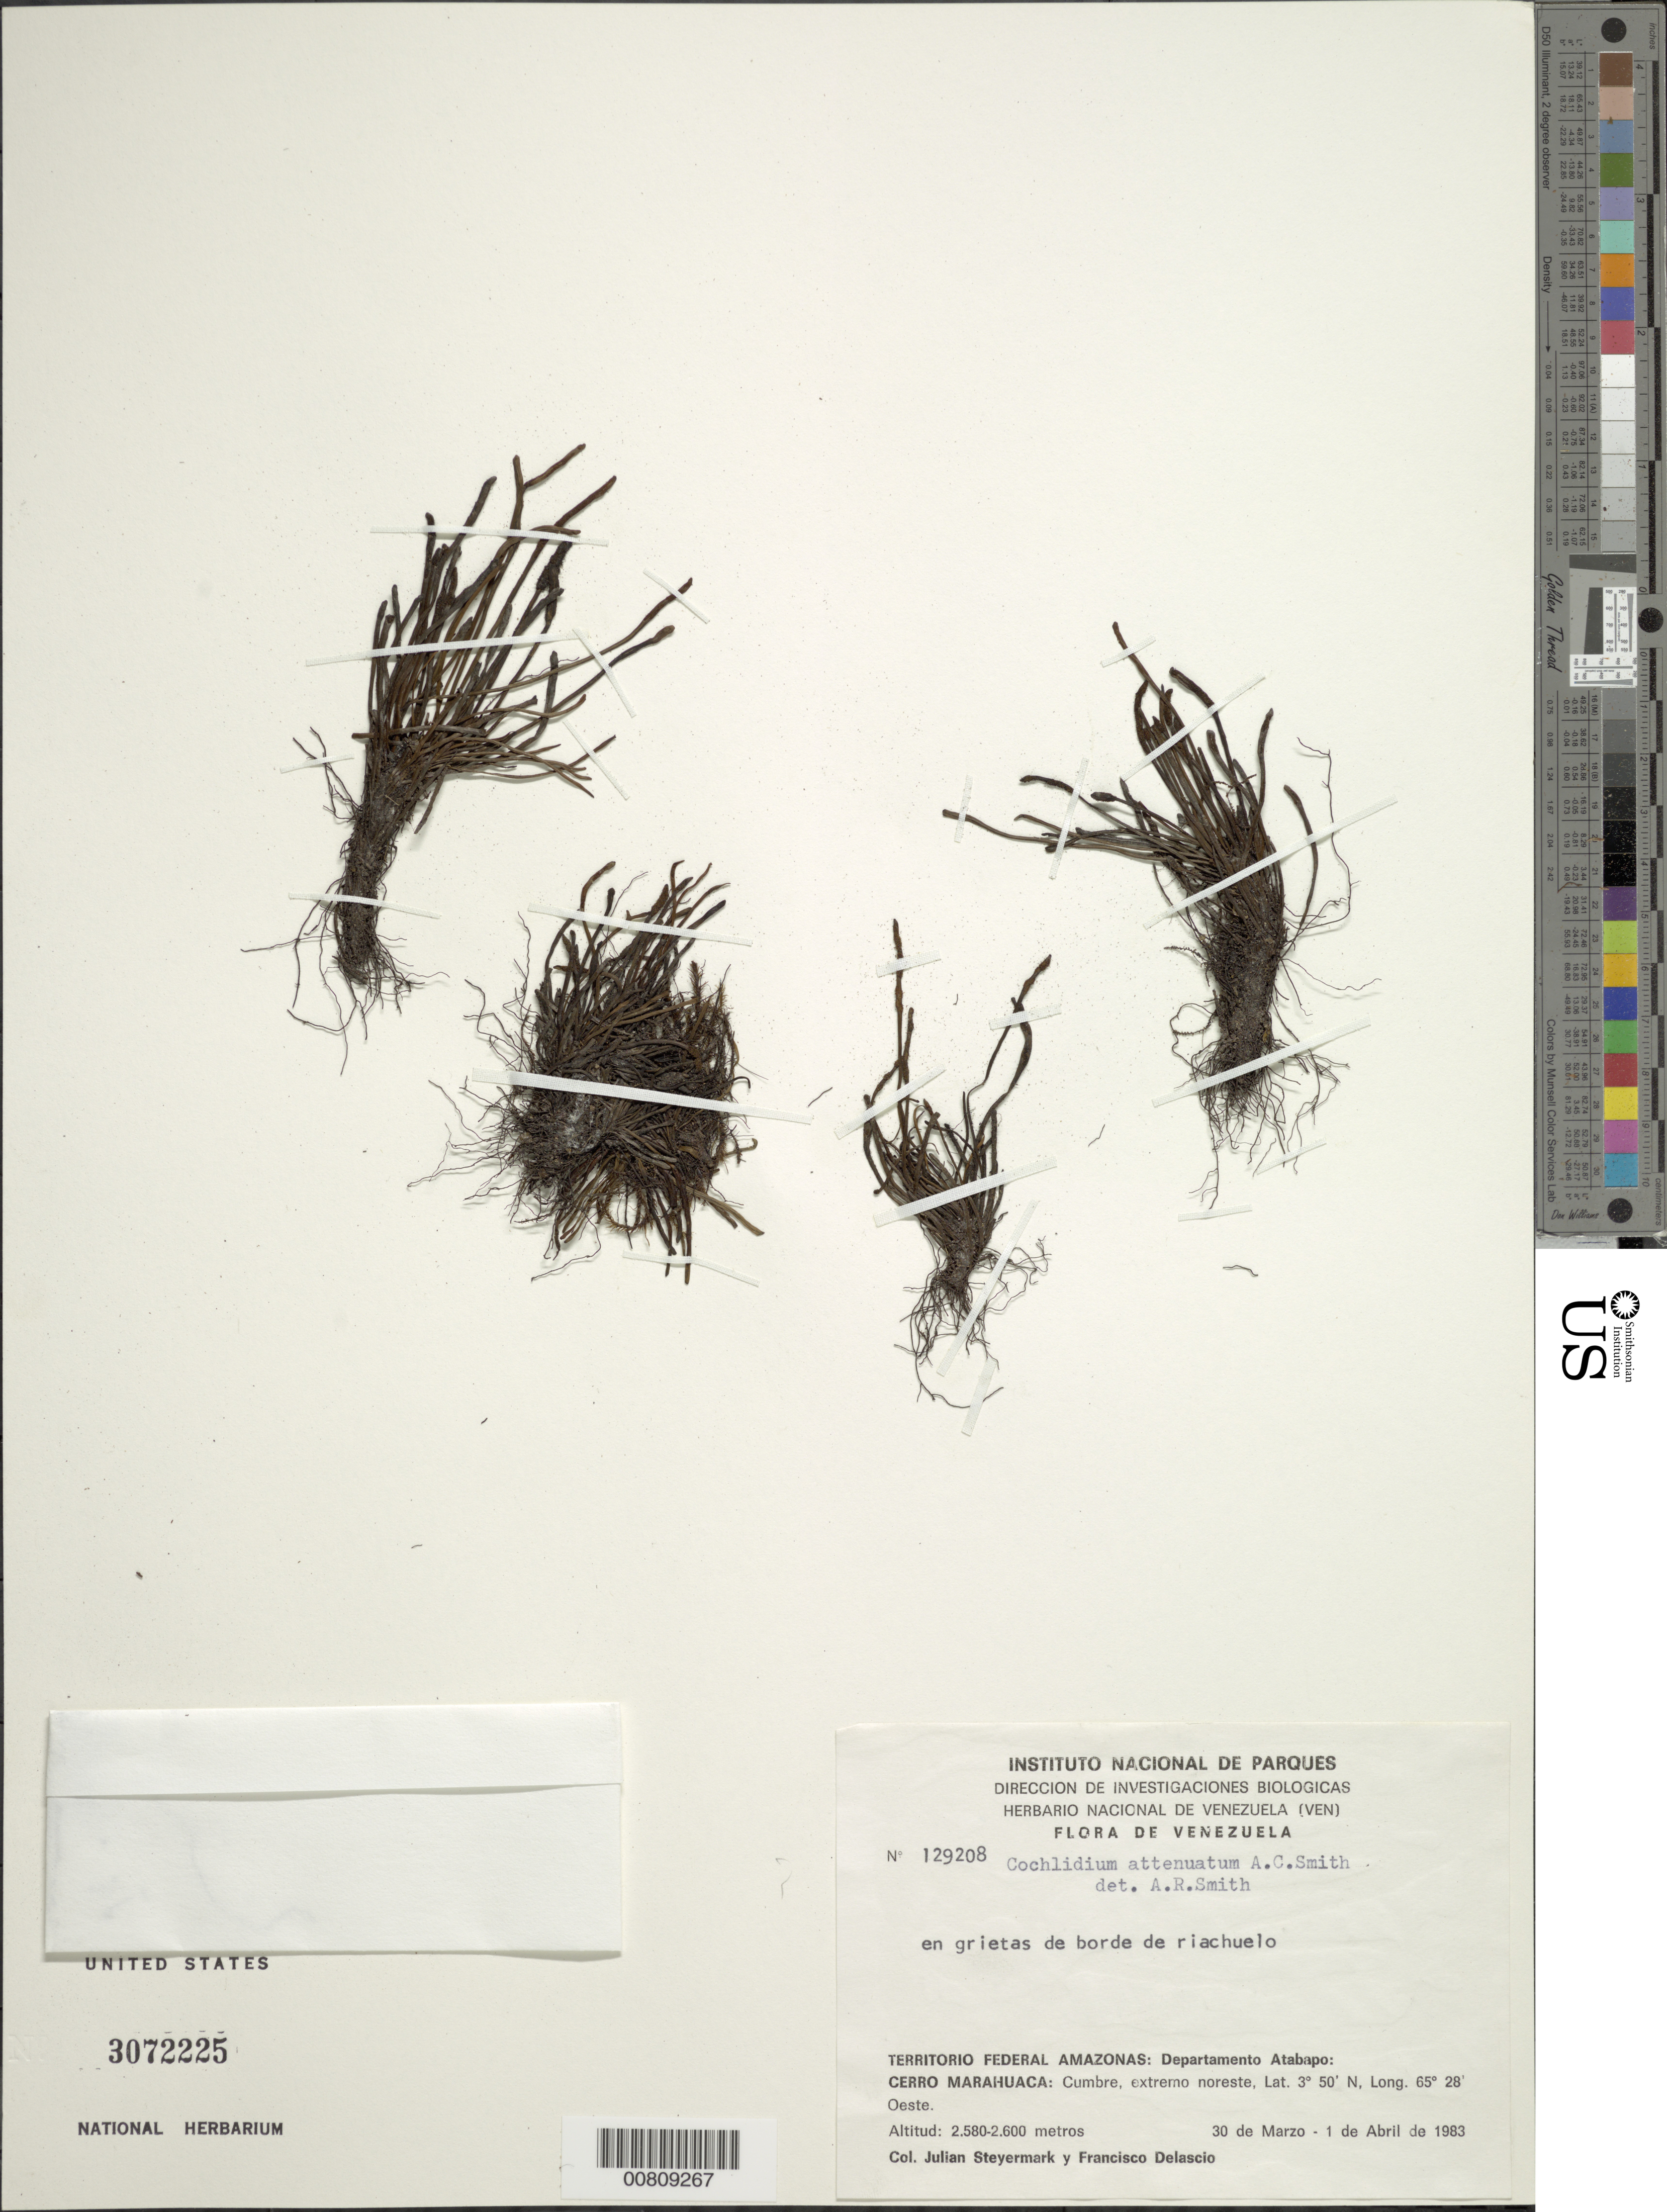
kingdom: Plantae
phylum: Tracheophyta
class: Polypodiopsida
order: Polypodiales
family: Polypodiaceae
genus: Cochlidium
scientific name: Cochlidium connellii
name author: (Baker) A.C. Sm.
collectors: J. Steyermark & F. Delascio C.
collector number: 129208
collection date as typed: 30-Mar-83 to 1-Apr-83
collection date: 1983-03-30/1983-04-01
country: Venezuela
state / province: Amazonas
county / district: Atabapo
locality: Cerro Marahuaca., cumbre, extremo noreste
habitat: En grietas de borde de riachuelo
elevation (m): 2580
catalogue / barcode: US 3072225